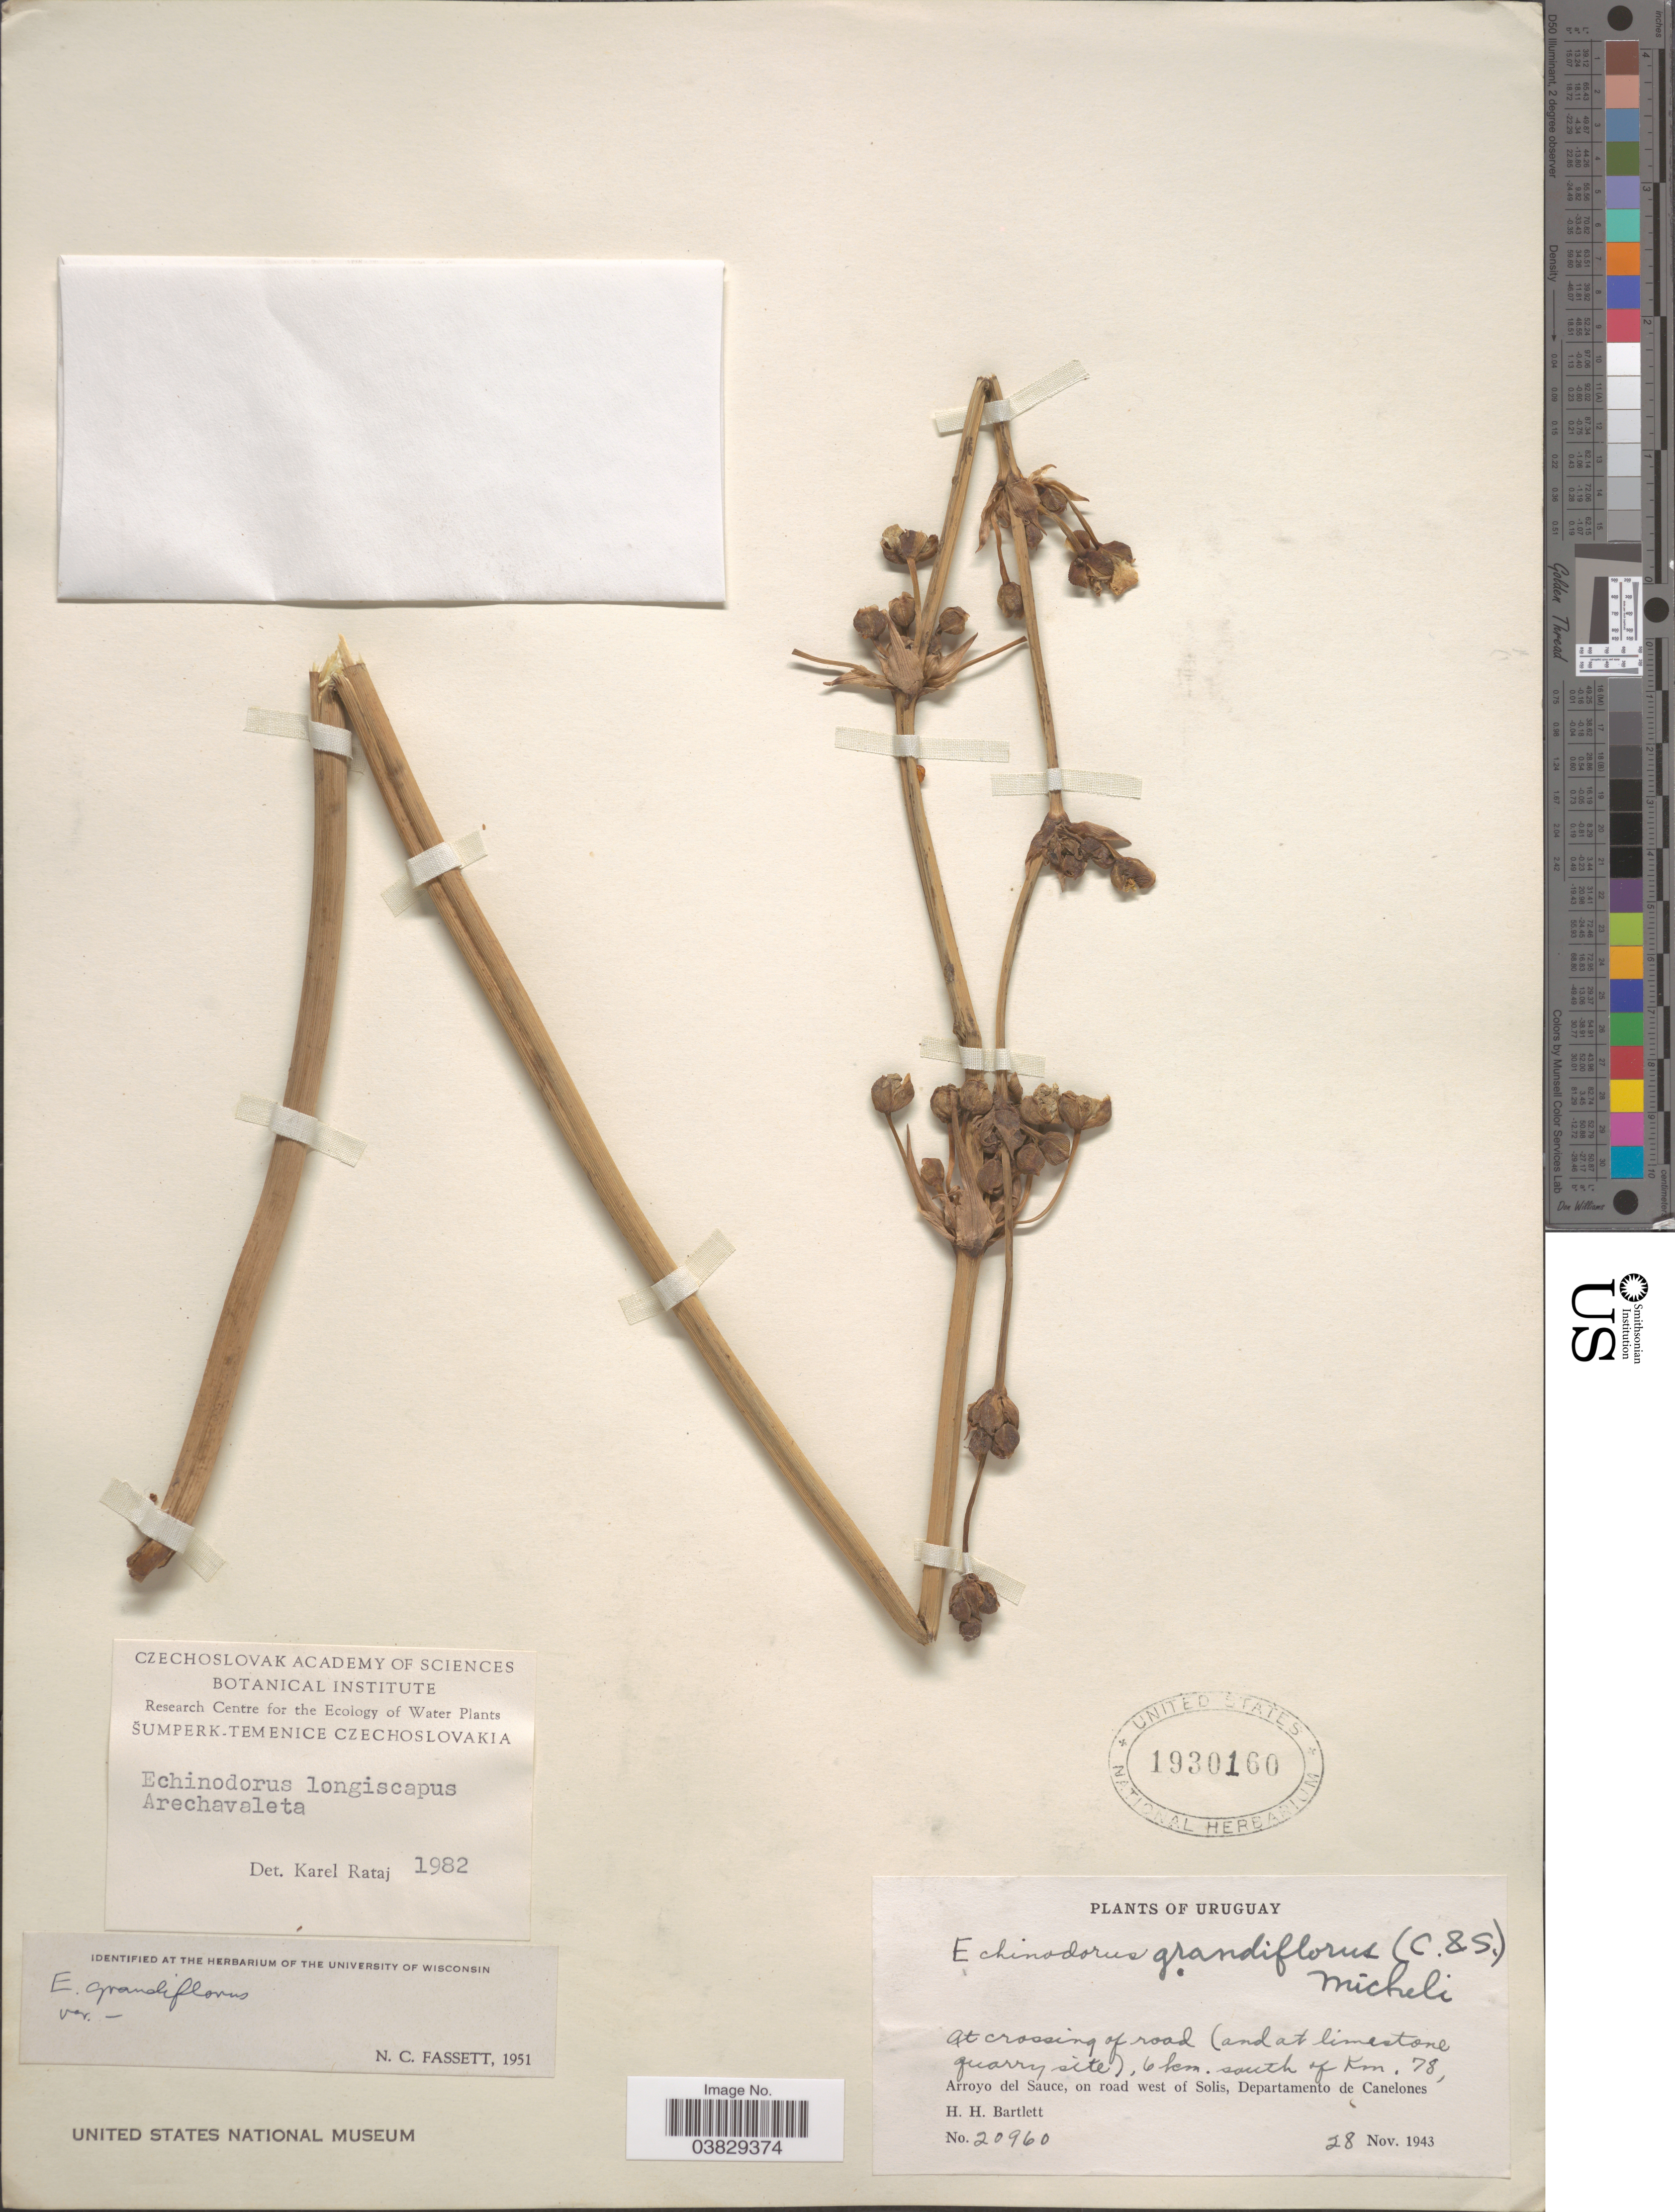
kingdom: Plantae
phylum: Tracheophyta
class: Liliopsida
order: Alismatales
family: Alismataceae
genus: Echinodorus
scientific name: Echinodorus grandiflorus subsp. grandiflorus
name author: (Cham. & Schltdl.) Micheli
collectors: H. H. Bartlett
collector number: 20960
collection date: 1943-11-28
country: Uruguay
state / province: Canelones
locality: At crossng of road (and at limestone quarry site), 6 km. south of Km. 78, Arroyo del Sauce, on road west of Solis, Departamento de Canelones.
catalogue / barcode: US 1930160